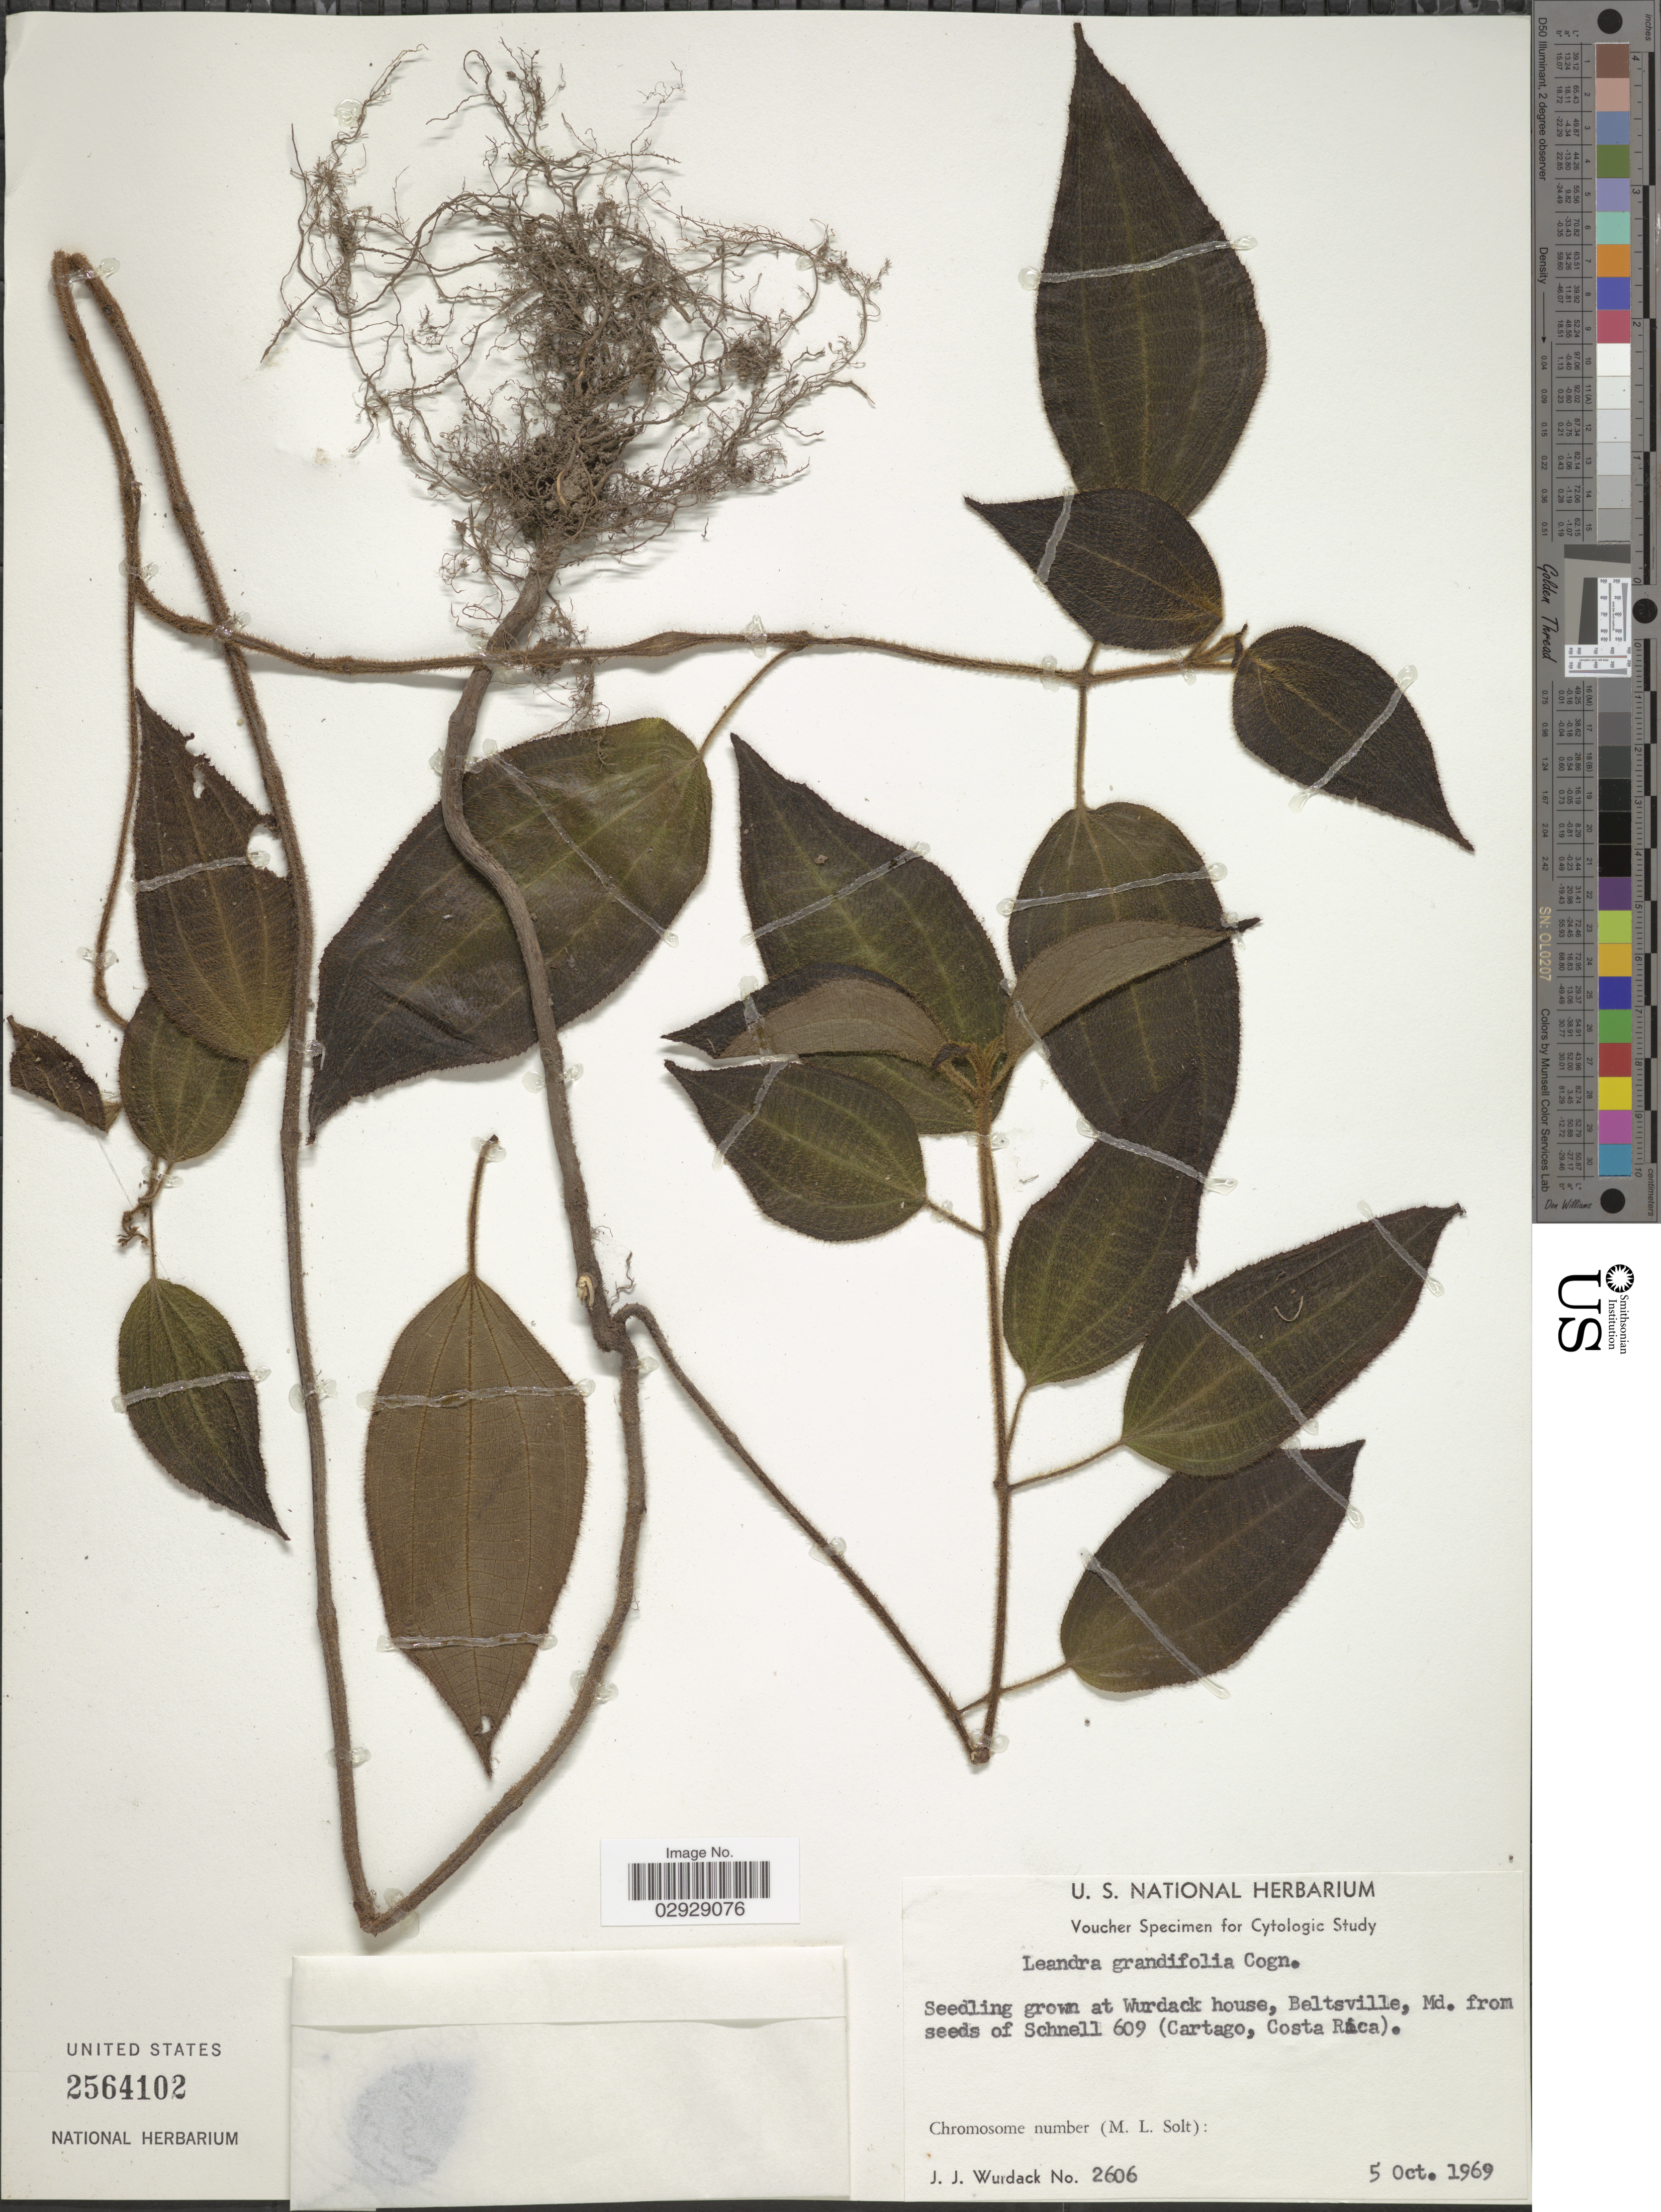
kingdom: Plantae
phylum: Tracheophyta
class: Magnoliopsida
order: Myrtales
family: Melastomataceae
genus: Leandra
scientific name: Leandra grandifolia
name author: Cogn.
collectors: J. J. Wurdack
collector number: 2606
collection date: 1969-10-05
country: United States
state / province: Maryland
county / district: Prince George's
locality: At Wurdack house, Beltsville, Md.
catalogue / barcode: US 2564102